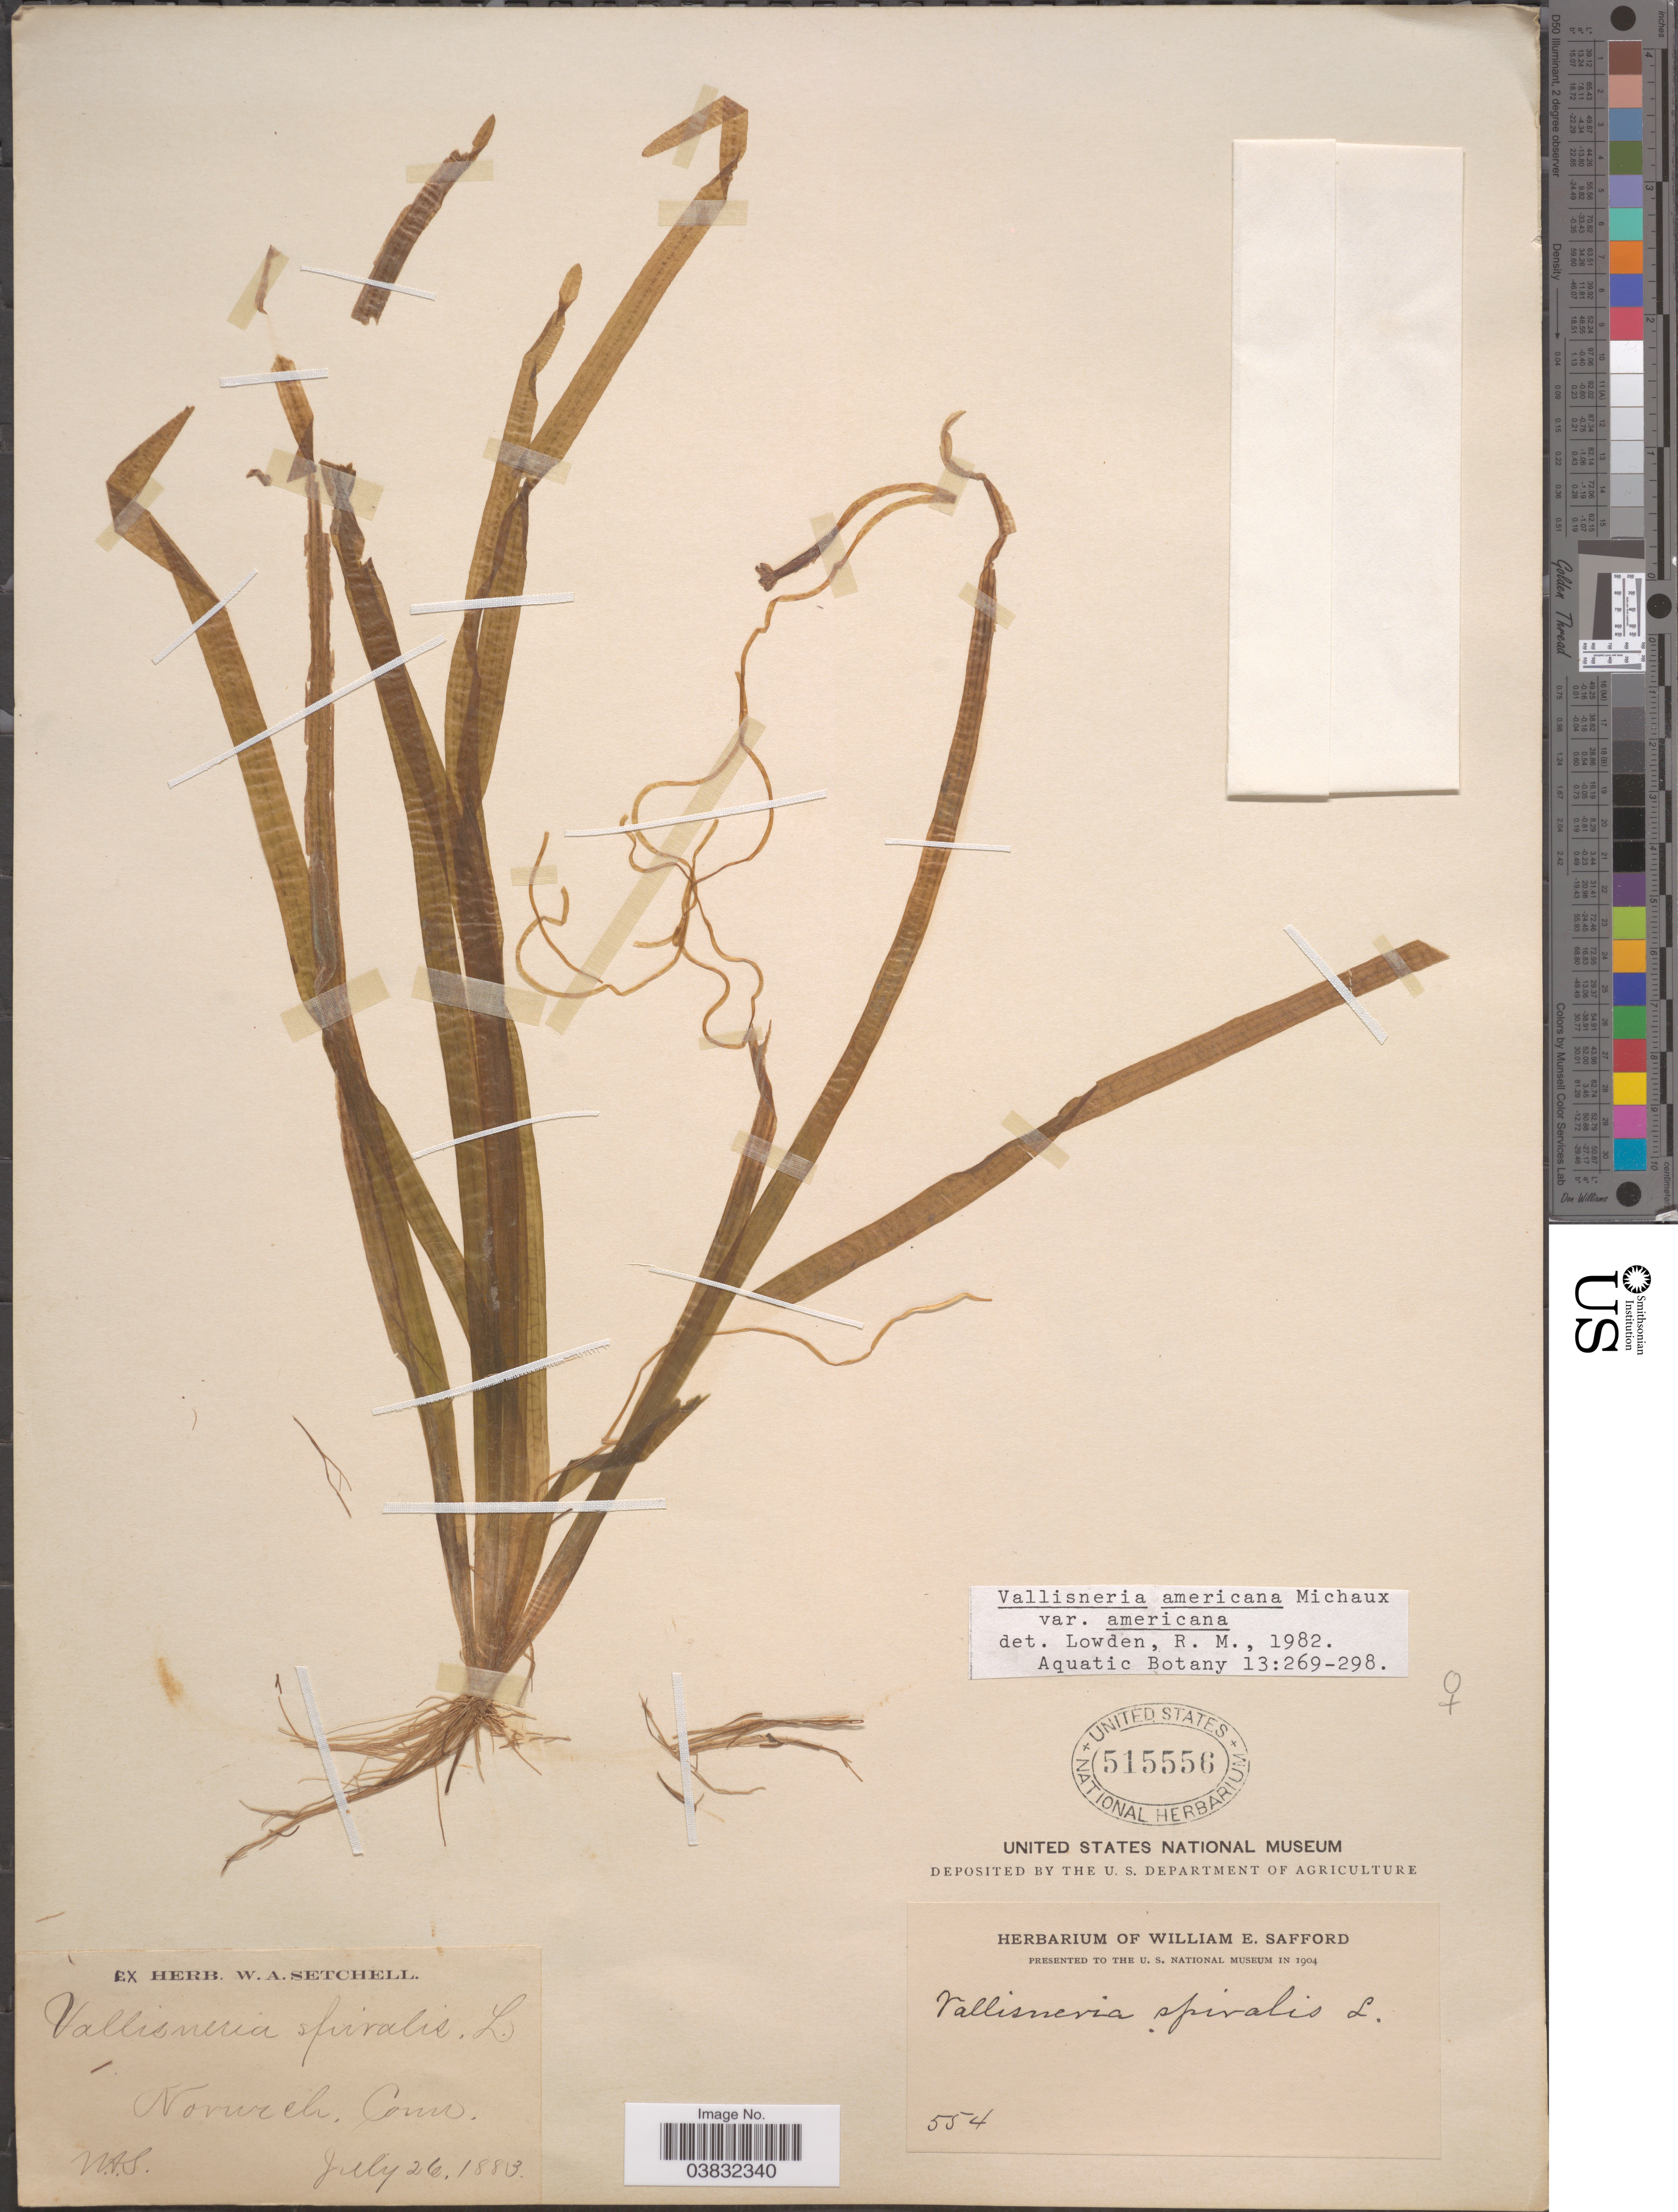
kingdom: Plantae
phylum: Tracheophyta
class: Liliopsida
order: Alismatales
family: Hydrocharitaceae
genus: Vallisneria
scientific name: Vallisneria americana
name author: Michx.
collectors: W. Setchell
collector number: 554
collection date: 1883-07-26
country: United States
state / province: Connecticut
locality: Norwich.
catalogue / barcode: US 515556